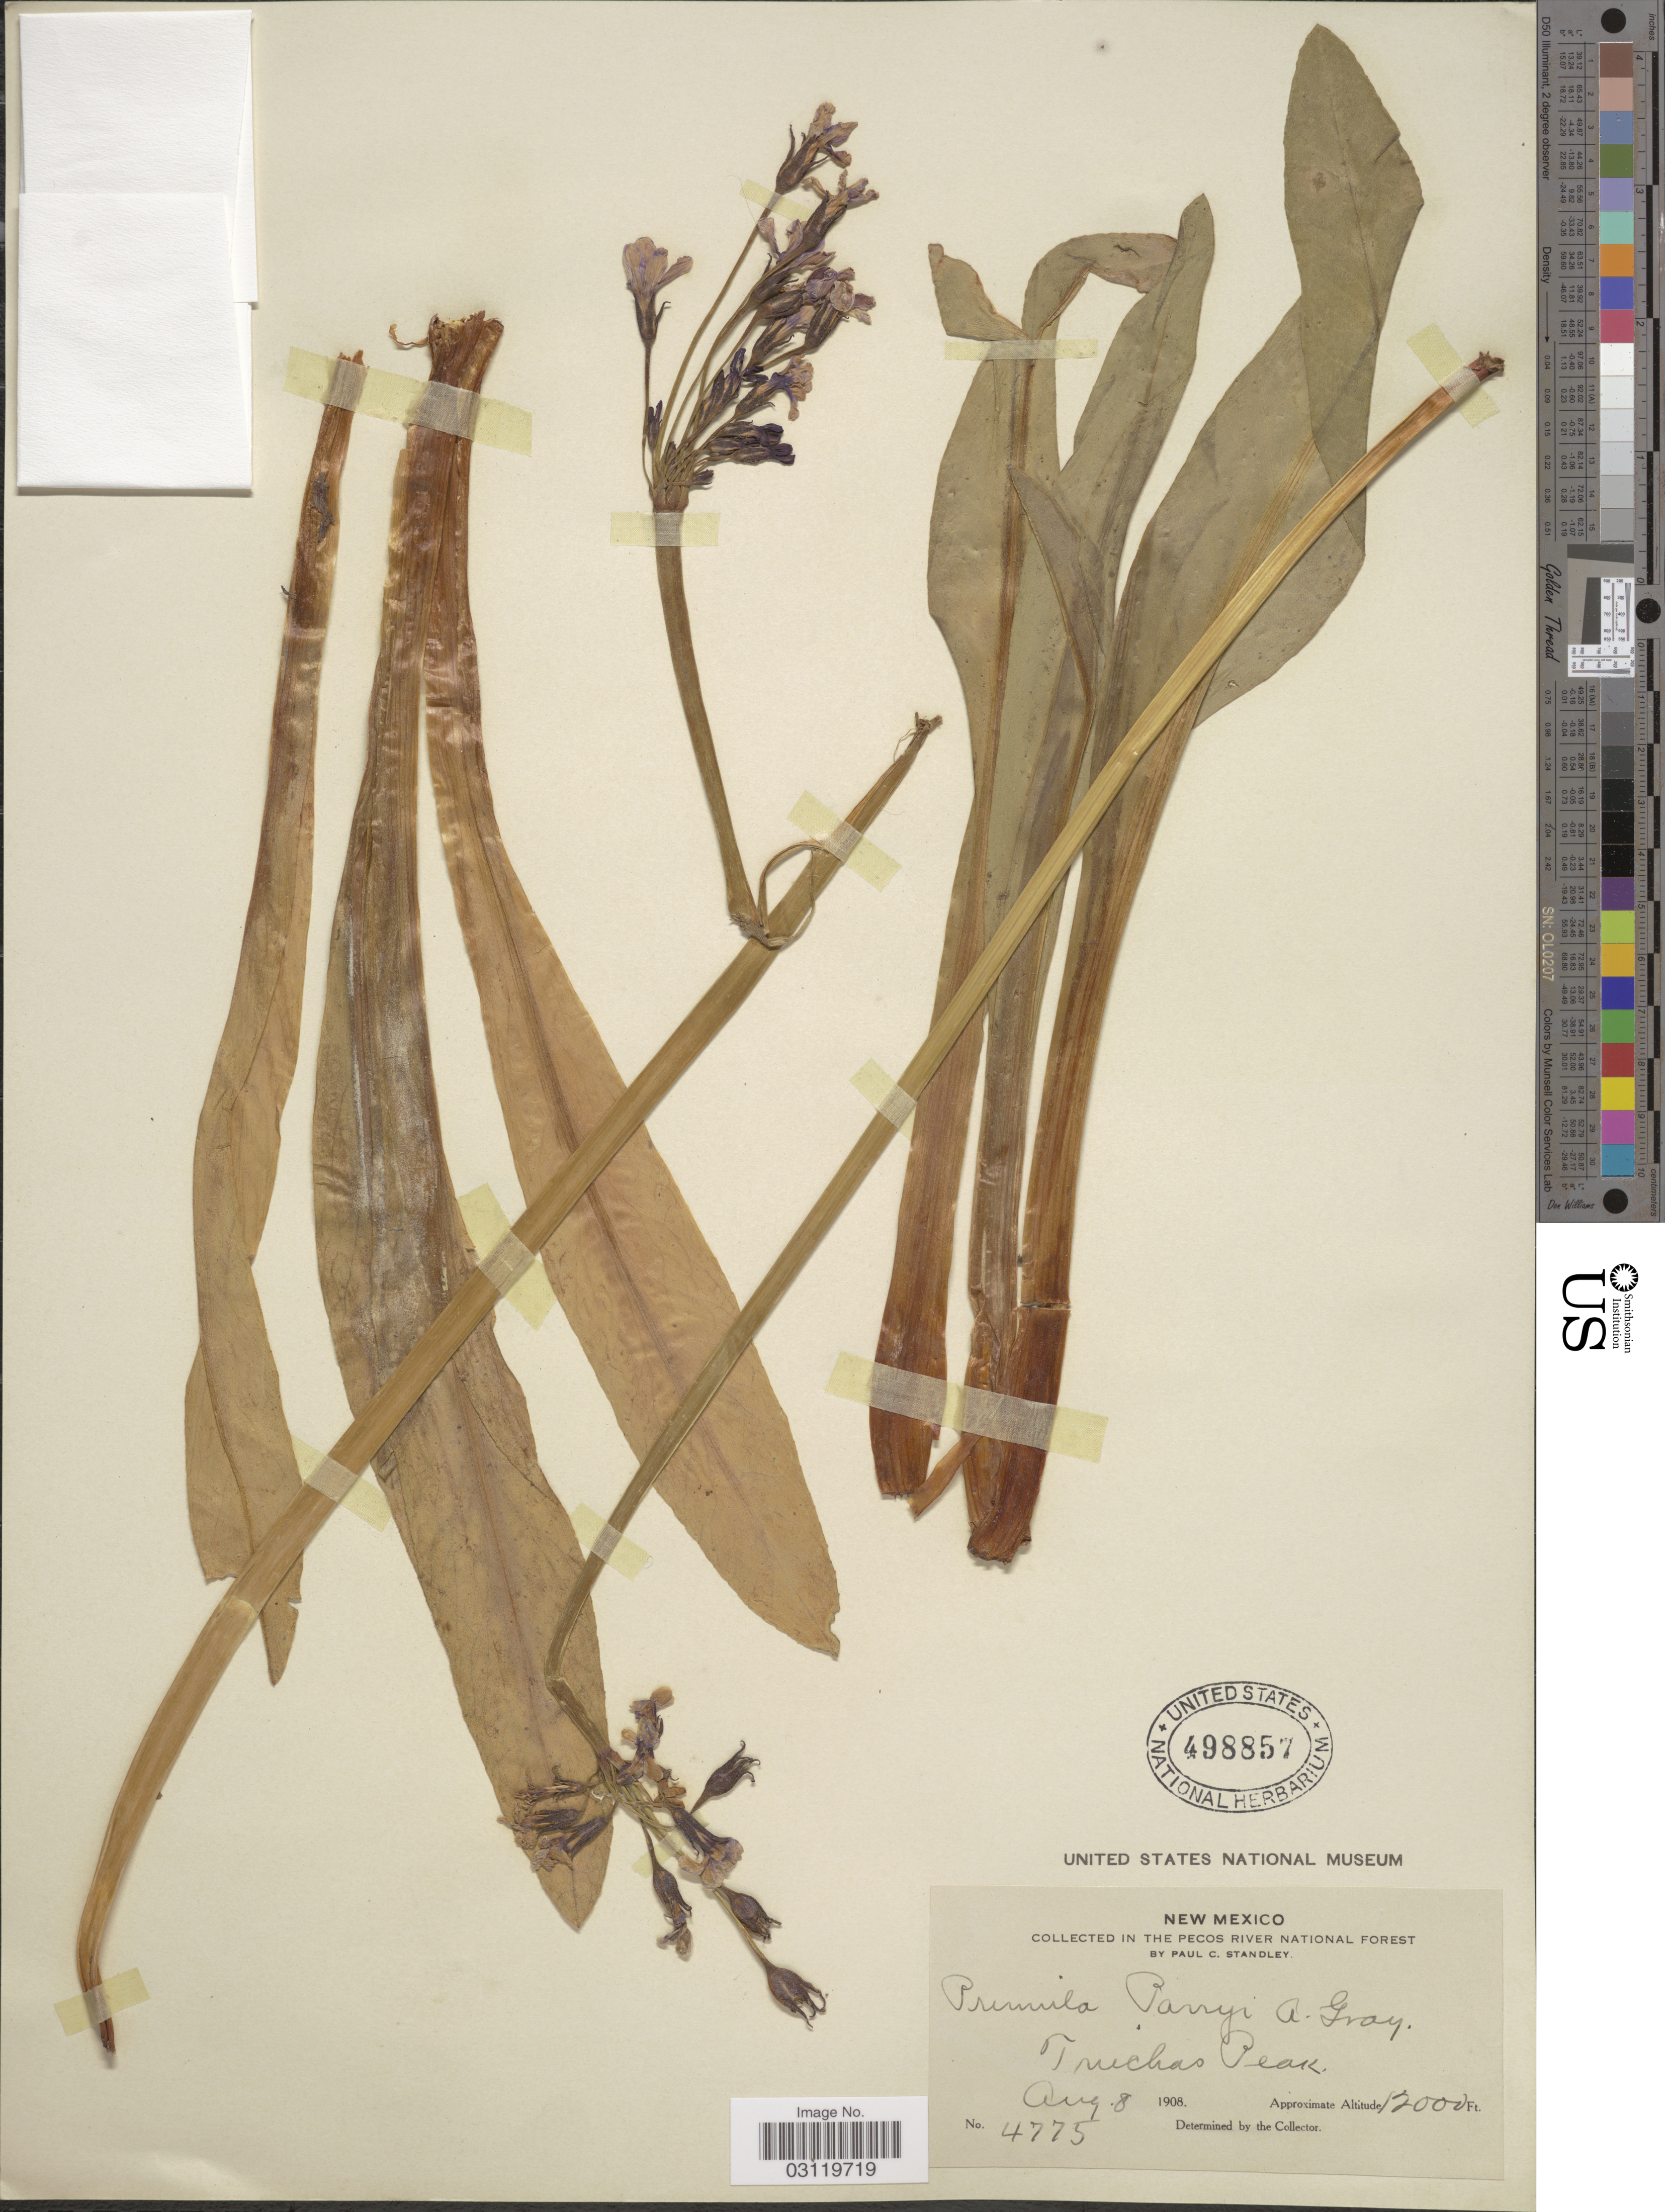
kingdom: Plantae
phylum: Tracheophyta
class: Magnoliopsida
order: Ericales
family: Primulaceae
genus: Primula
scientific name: Primula parryi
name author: A. Gray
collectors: P. C. Standley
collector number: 4775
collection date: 1908-08-08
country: United States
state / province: New Mexico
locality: In the Pecos River National Forest, Truchas Peak.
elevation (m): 3658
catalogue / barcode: US 498857